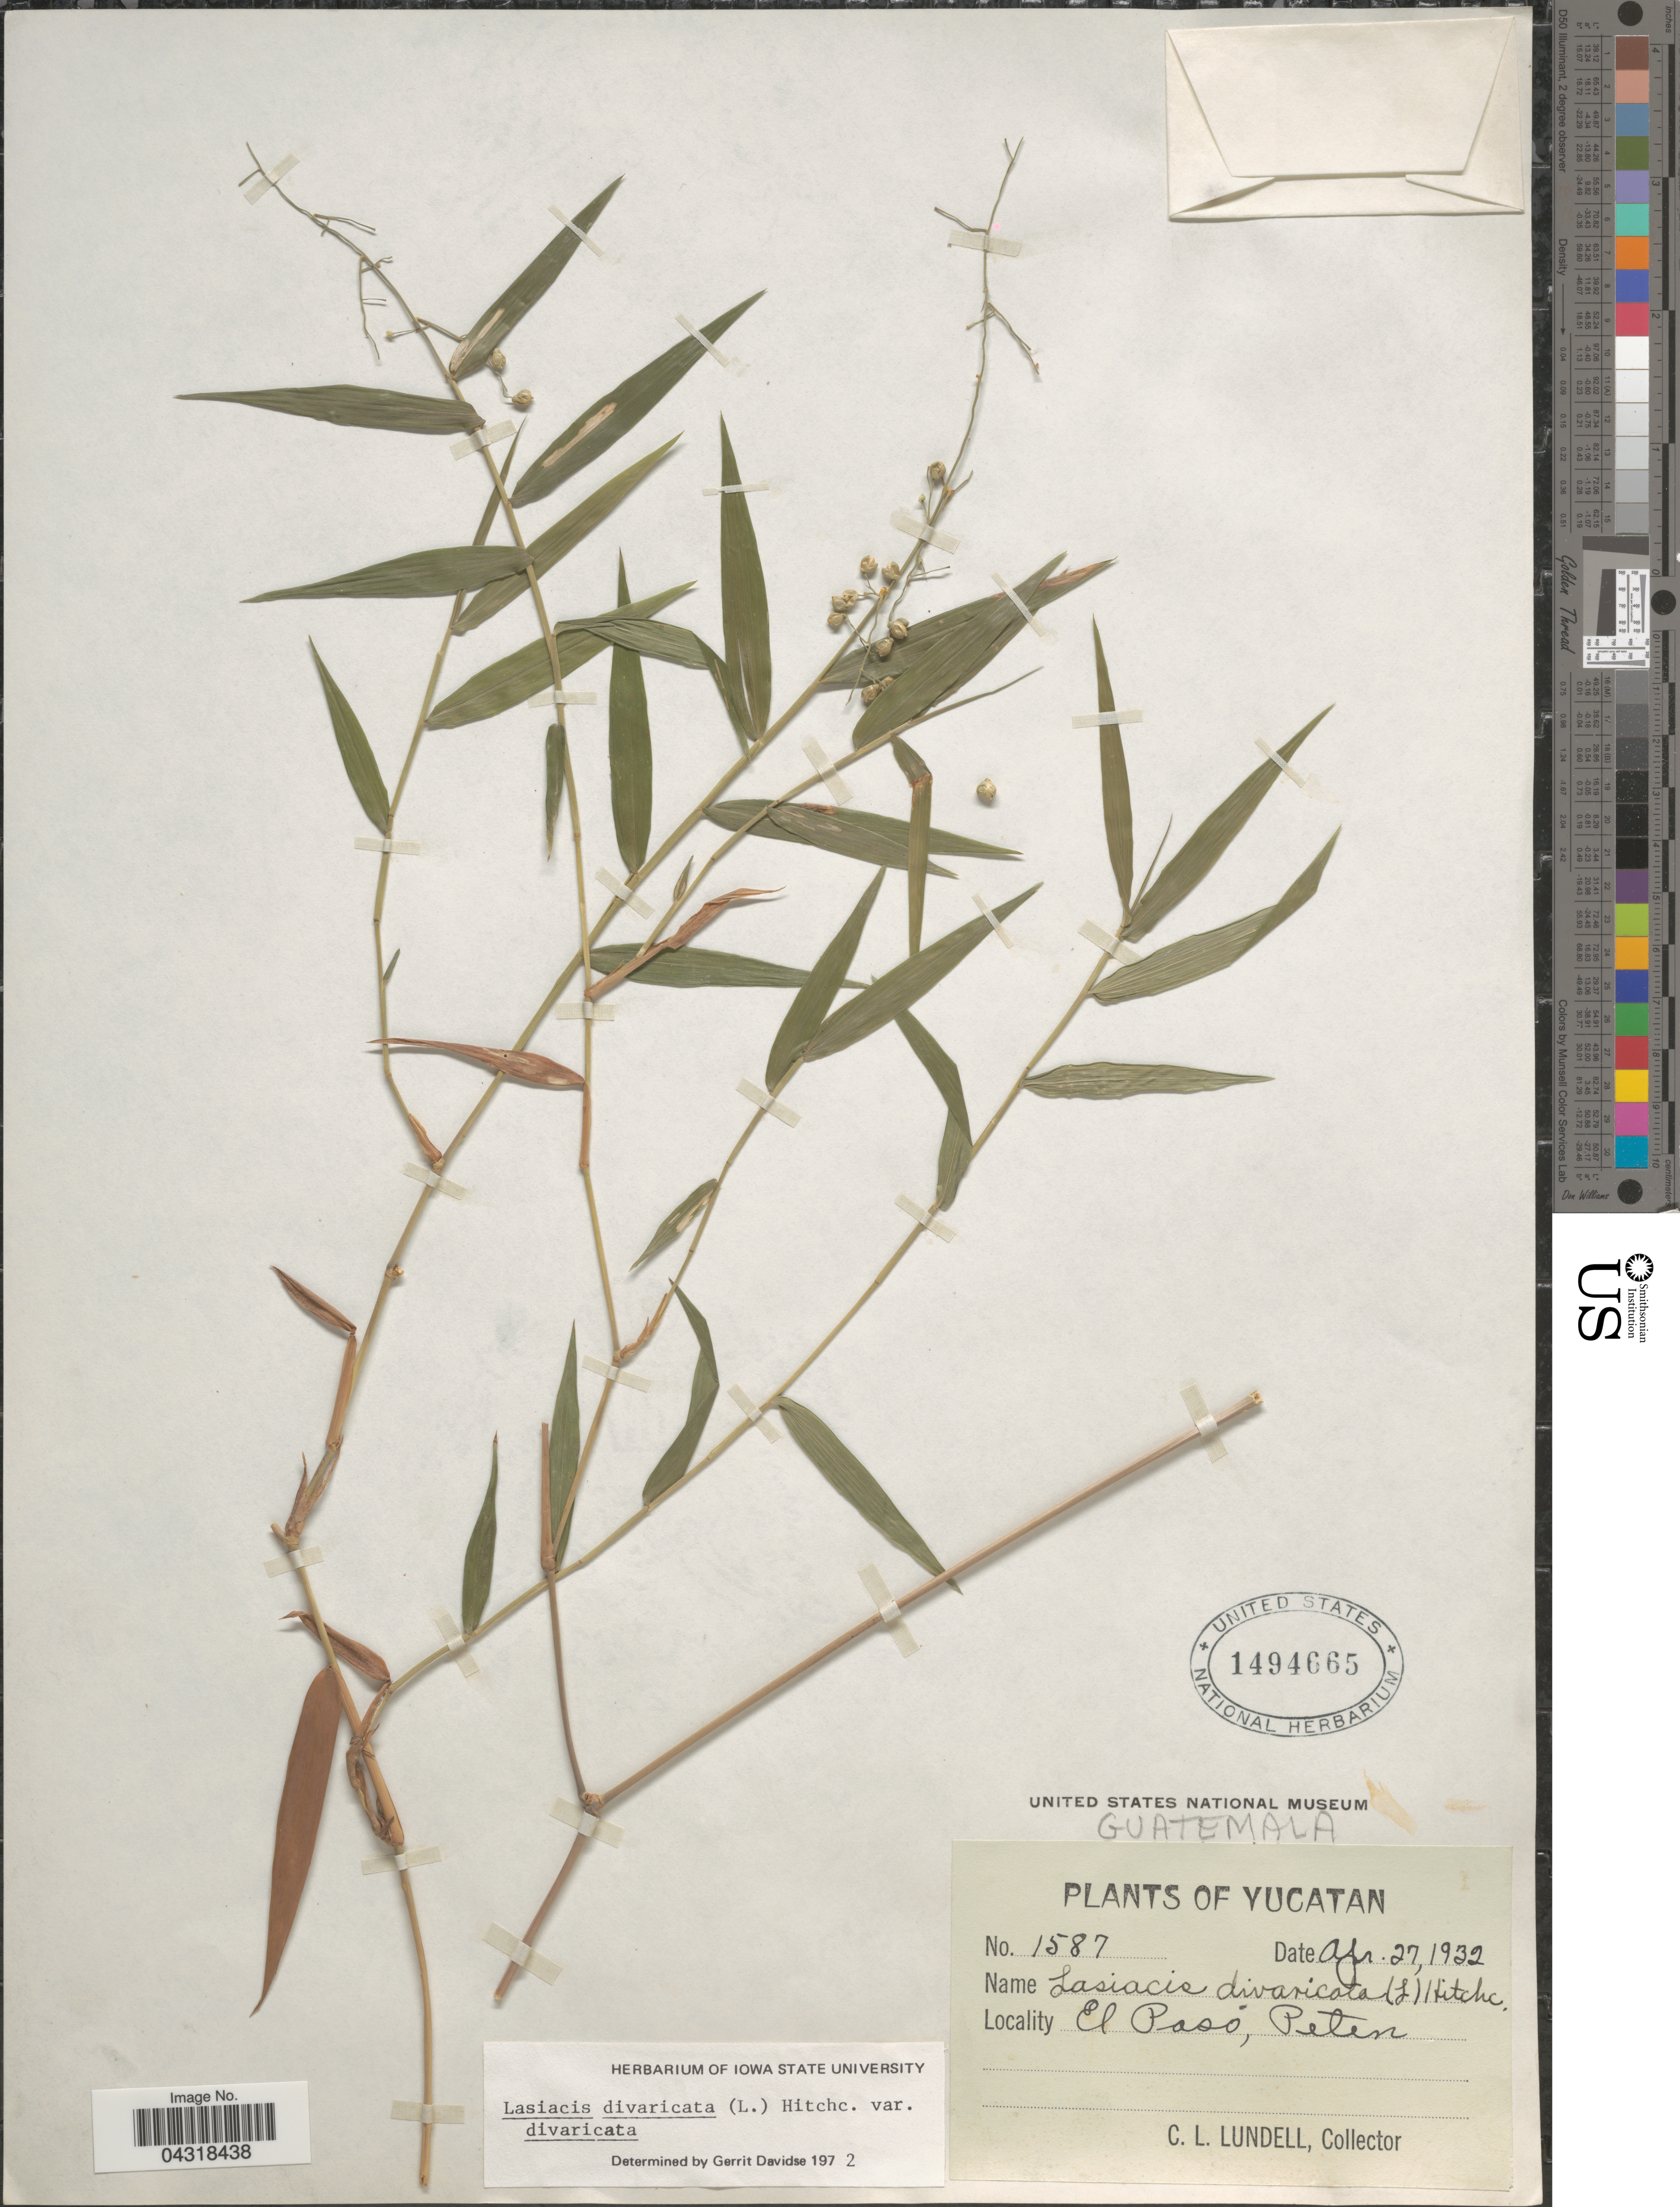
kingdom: Plantae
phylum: Tracheophyta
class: Liliopsida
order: Poales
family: Poaceae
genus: Lasiacis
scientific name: Lasiacis divaricata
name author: (L.) Hitchc.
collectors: C. L. Lundell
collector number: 1587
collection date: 1932-04-27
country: Guatemala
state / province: El Peten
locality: El Pasó.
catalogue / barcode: US 1494665